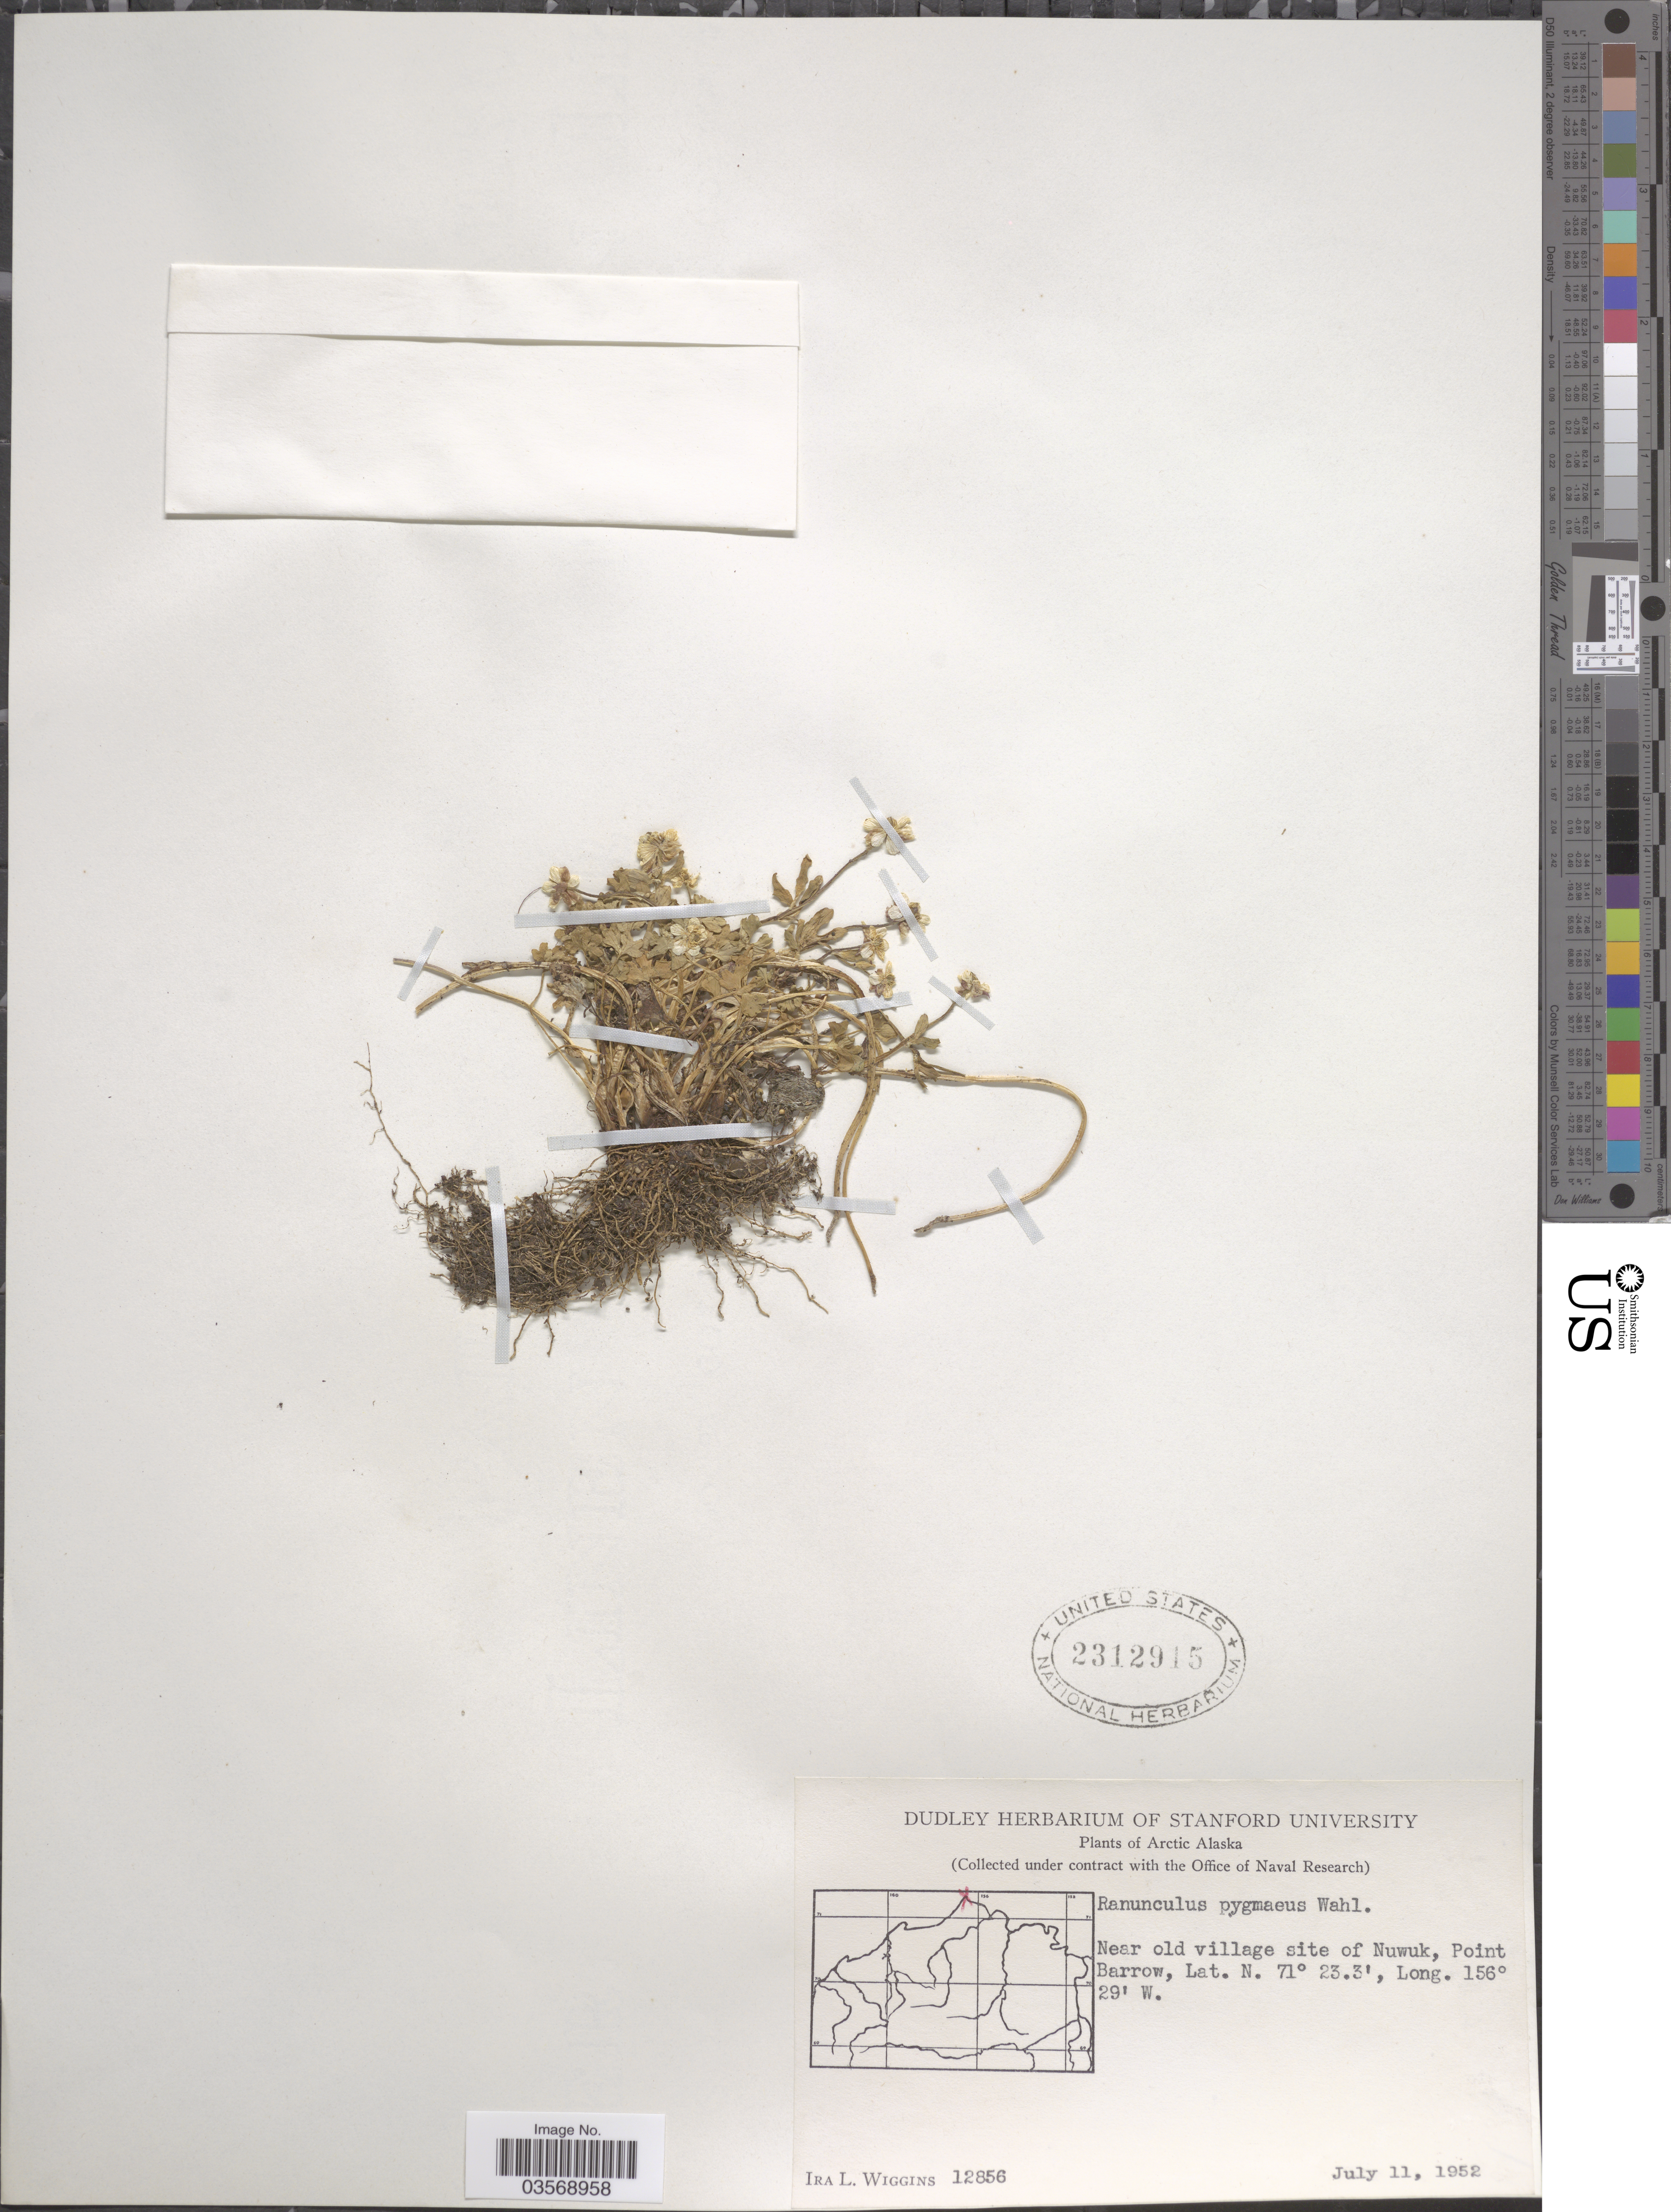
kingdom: Plantae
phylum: Tracheophyta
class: Magnoliopsida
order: Ranunculales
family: Ranunculaceae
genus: Ranunculus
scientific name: Ranunculus pygmaeus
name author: Wahlenb.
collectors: I. L. Wiggins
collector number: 12856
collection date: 1952-07-11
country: United States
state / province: Alaska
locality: Arctic Alaska. Near old village site of Nuwuk, Point Barrow.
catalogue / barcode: US 2312915